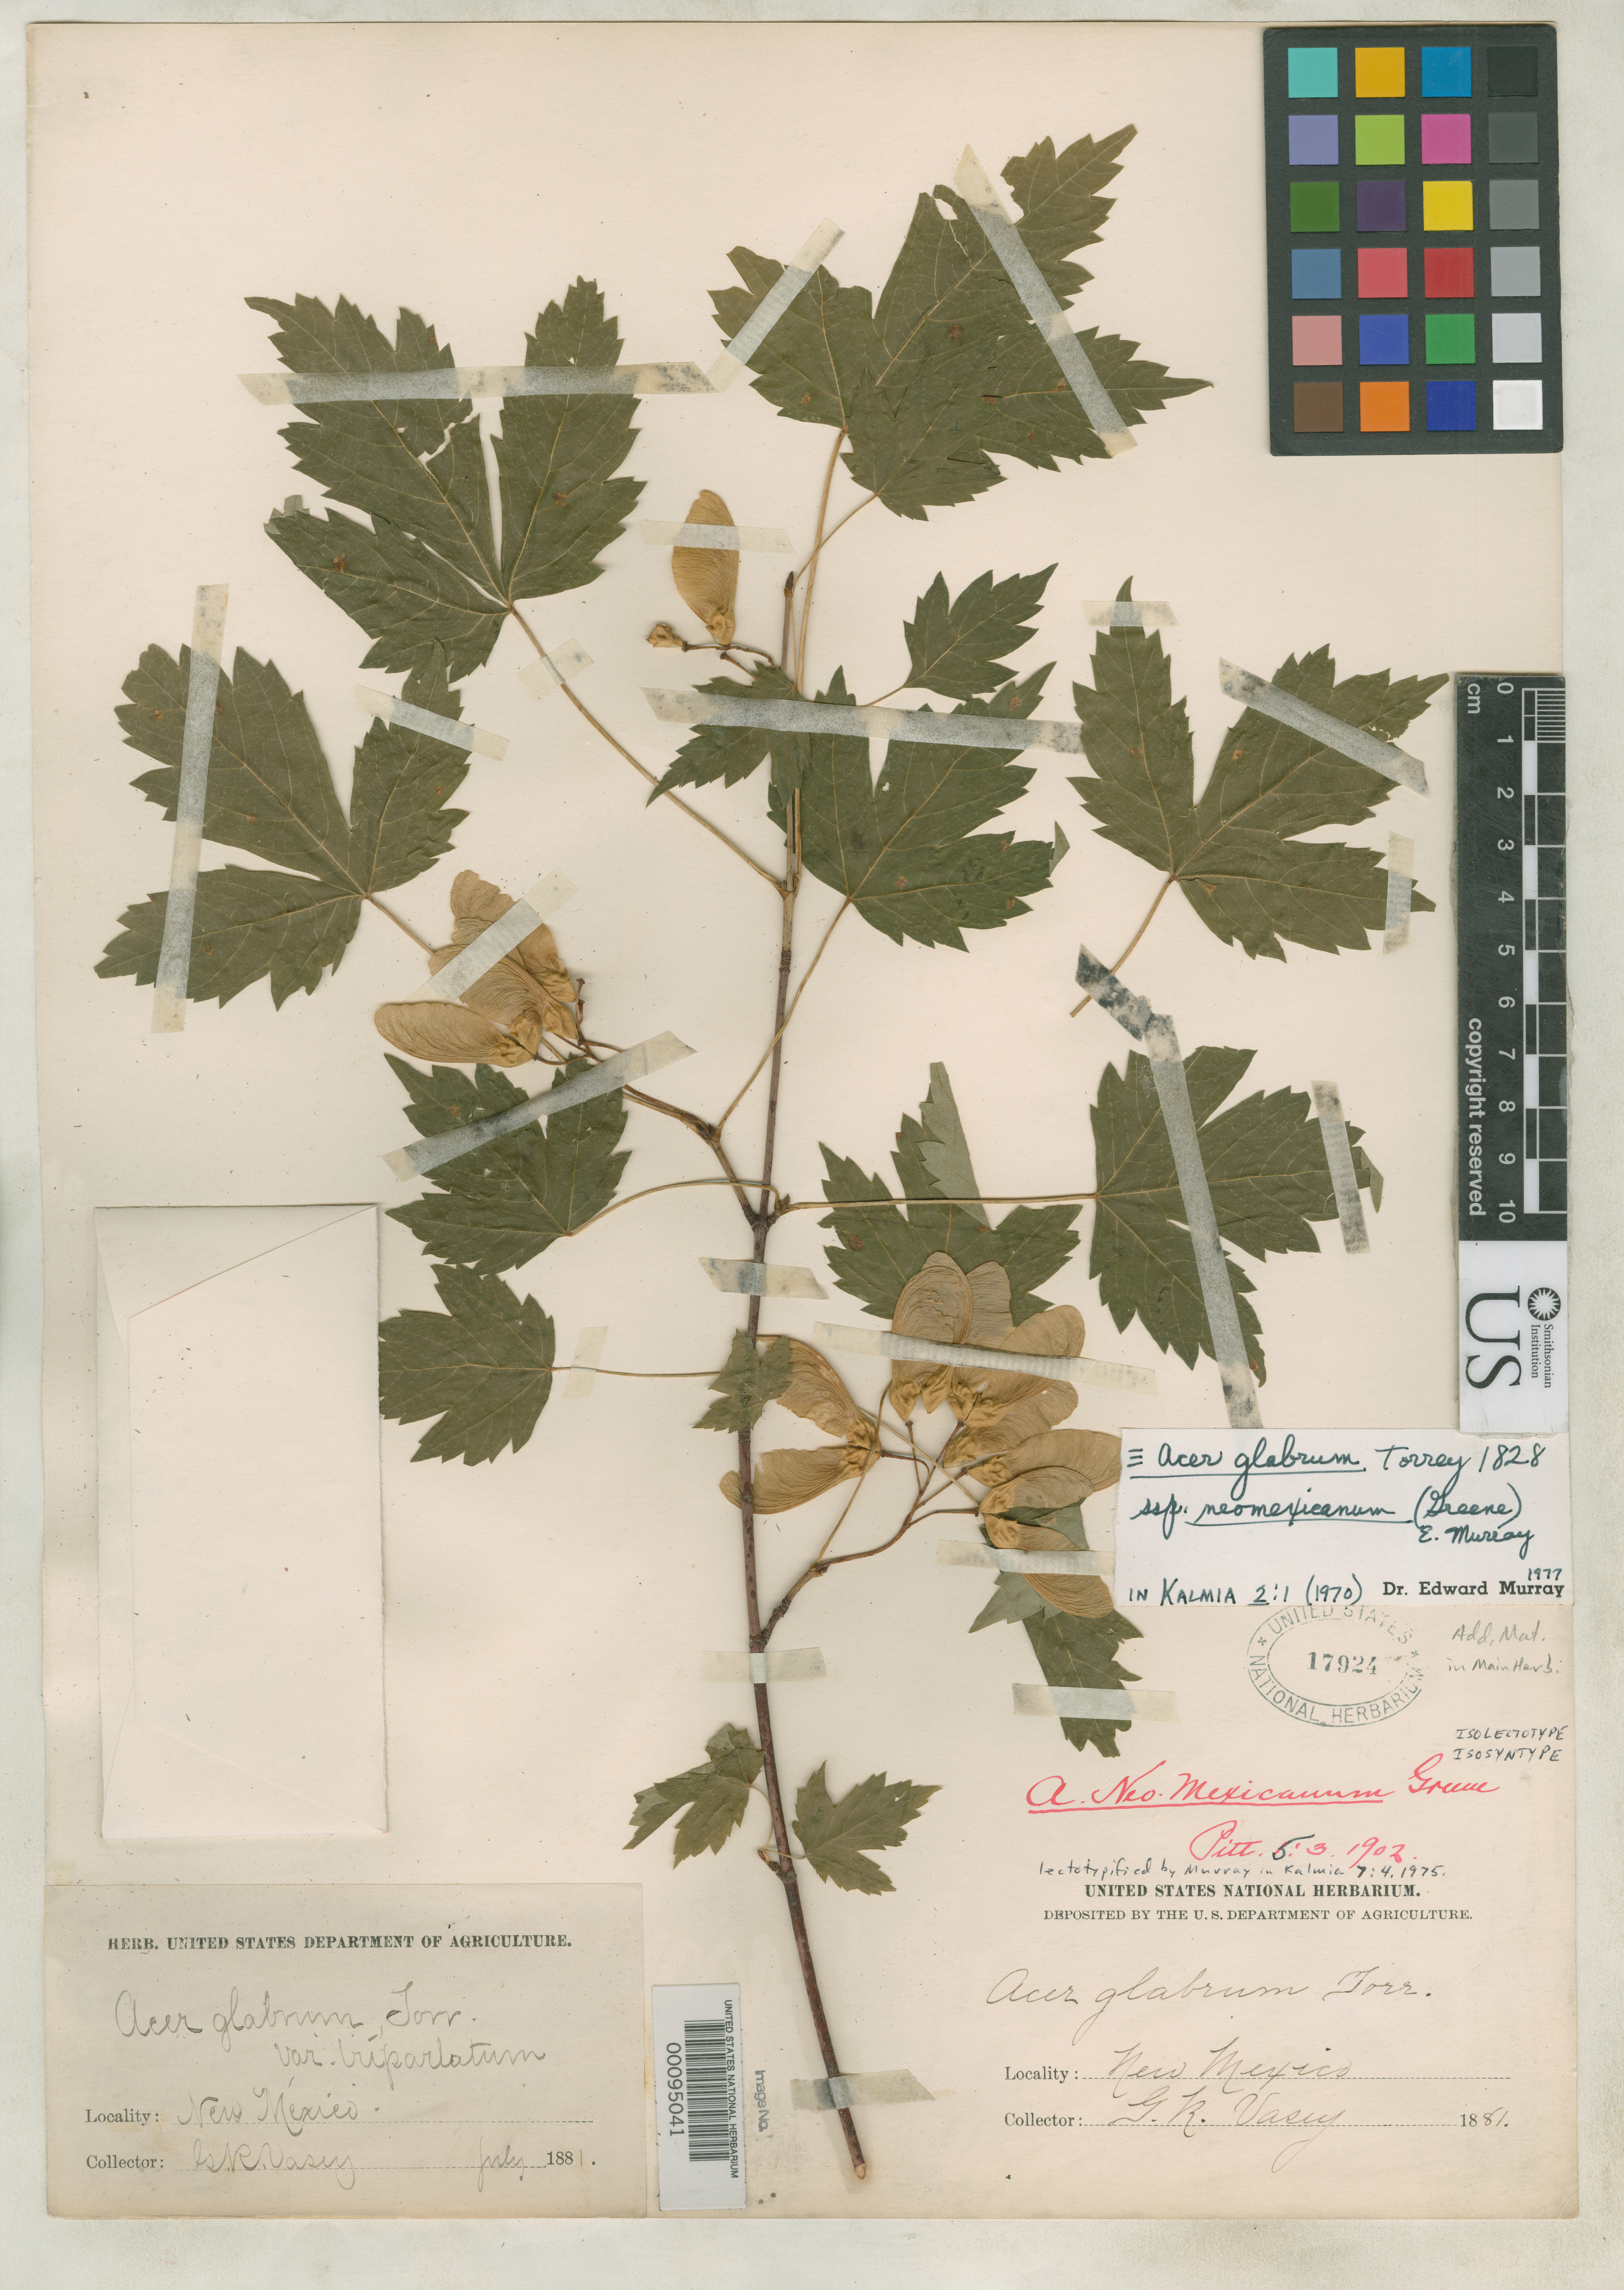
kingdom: Plantae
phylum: Tracheophyta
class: Magnoliopsida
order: Sapindales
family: Sapindaceae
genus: Acer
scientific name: Acer neomexicanum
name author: Greene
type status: Isolectotype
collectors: G. R. Vasey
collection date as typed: Jul 1881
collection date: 1881-07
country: United States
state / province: New Mexico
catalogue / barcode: US 17924